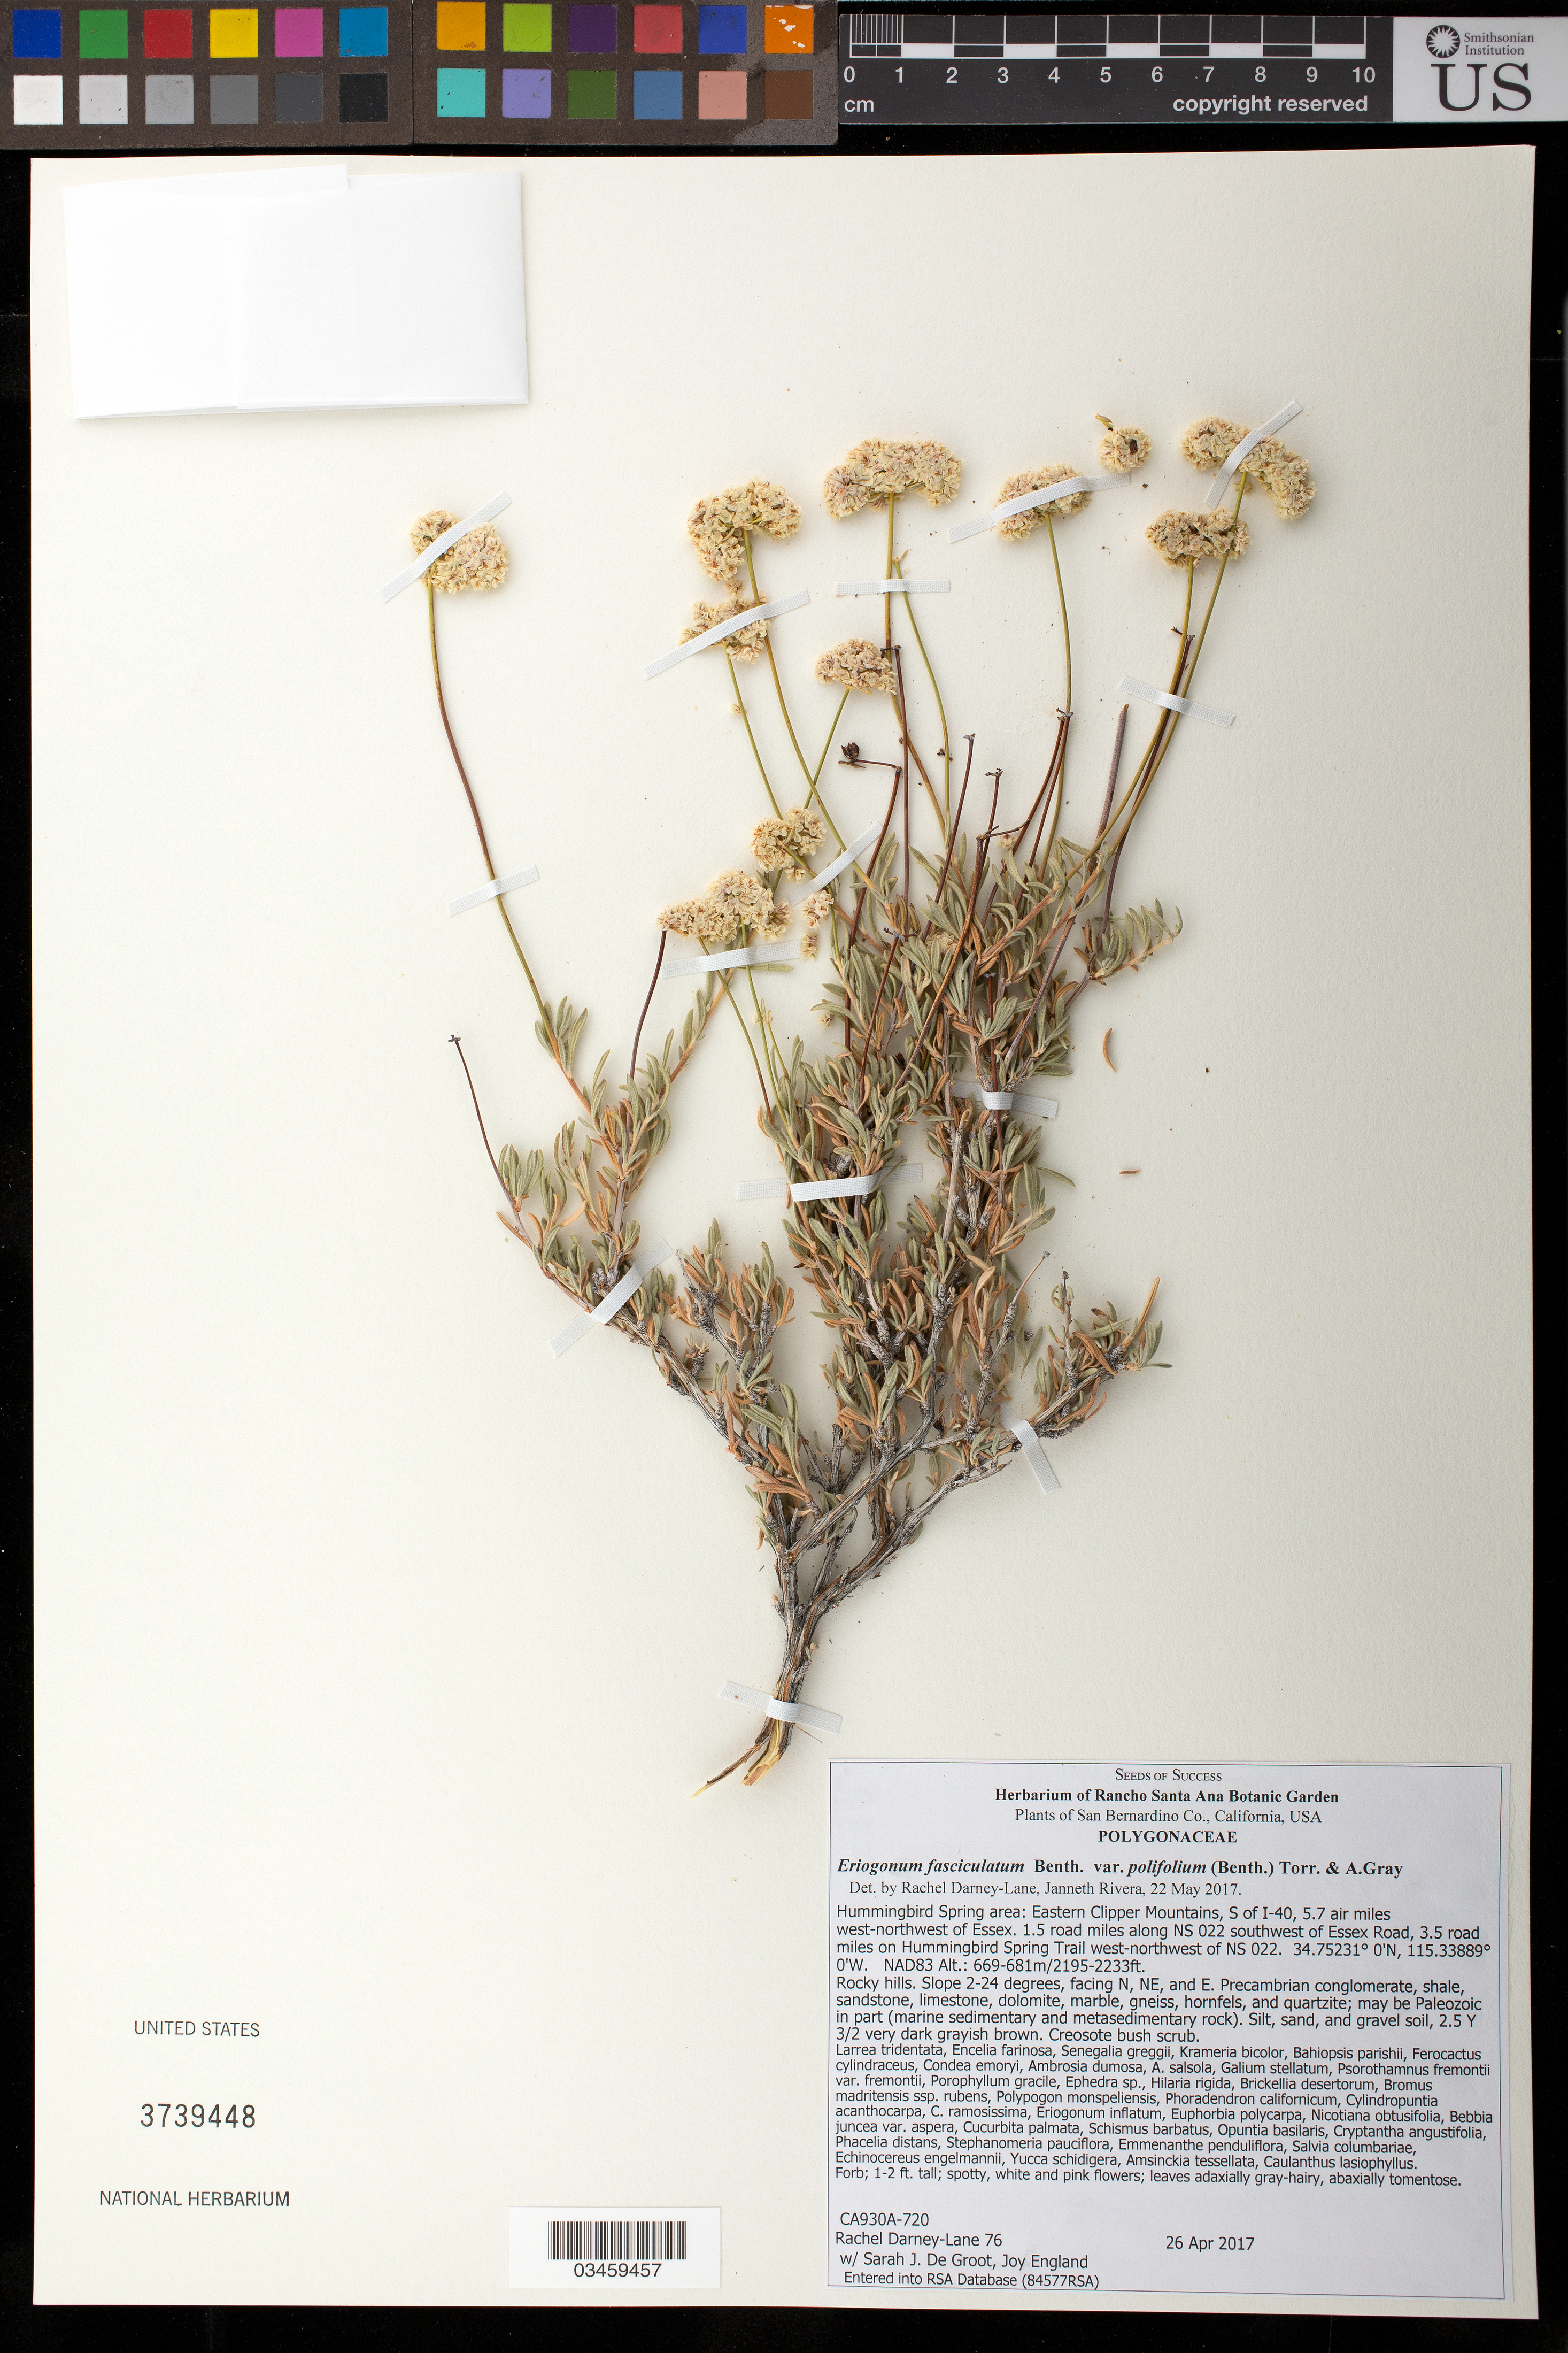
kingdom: Plantae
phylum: Tracheophyta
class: Magnoliopsida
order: Caryophyllales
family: Polygonaceae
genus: Eriogonum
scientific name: Eriogonum fasciculatum var. polifolium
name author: (Benth.) Torr. & A. Gray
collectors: R. Darney-Lane, S. De Groot & J. England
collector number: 76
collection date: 2017-04-26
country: United States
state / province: California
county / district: San Bernardino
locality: Hummingbird Spring area, Eastern Clipper Mts, S of I-40, 5.7 air mi WNW of Essex, 1.5 road mi along NS 022 SW of Essex Road, 3.5 road mi. on Hummingbird Spring Trail WNW of NS 022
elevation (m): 669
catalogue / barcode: US 3739448